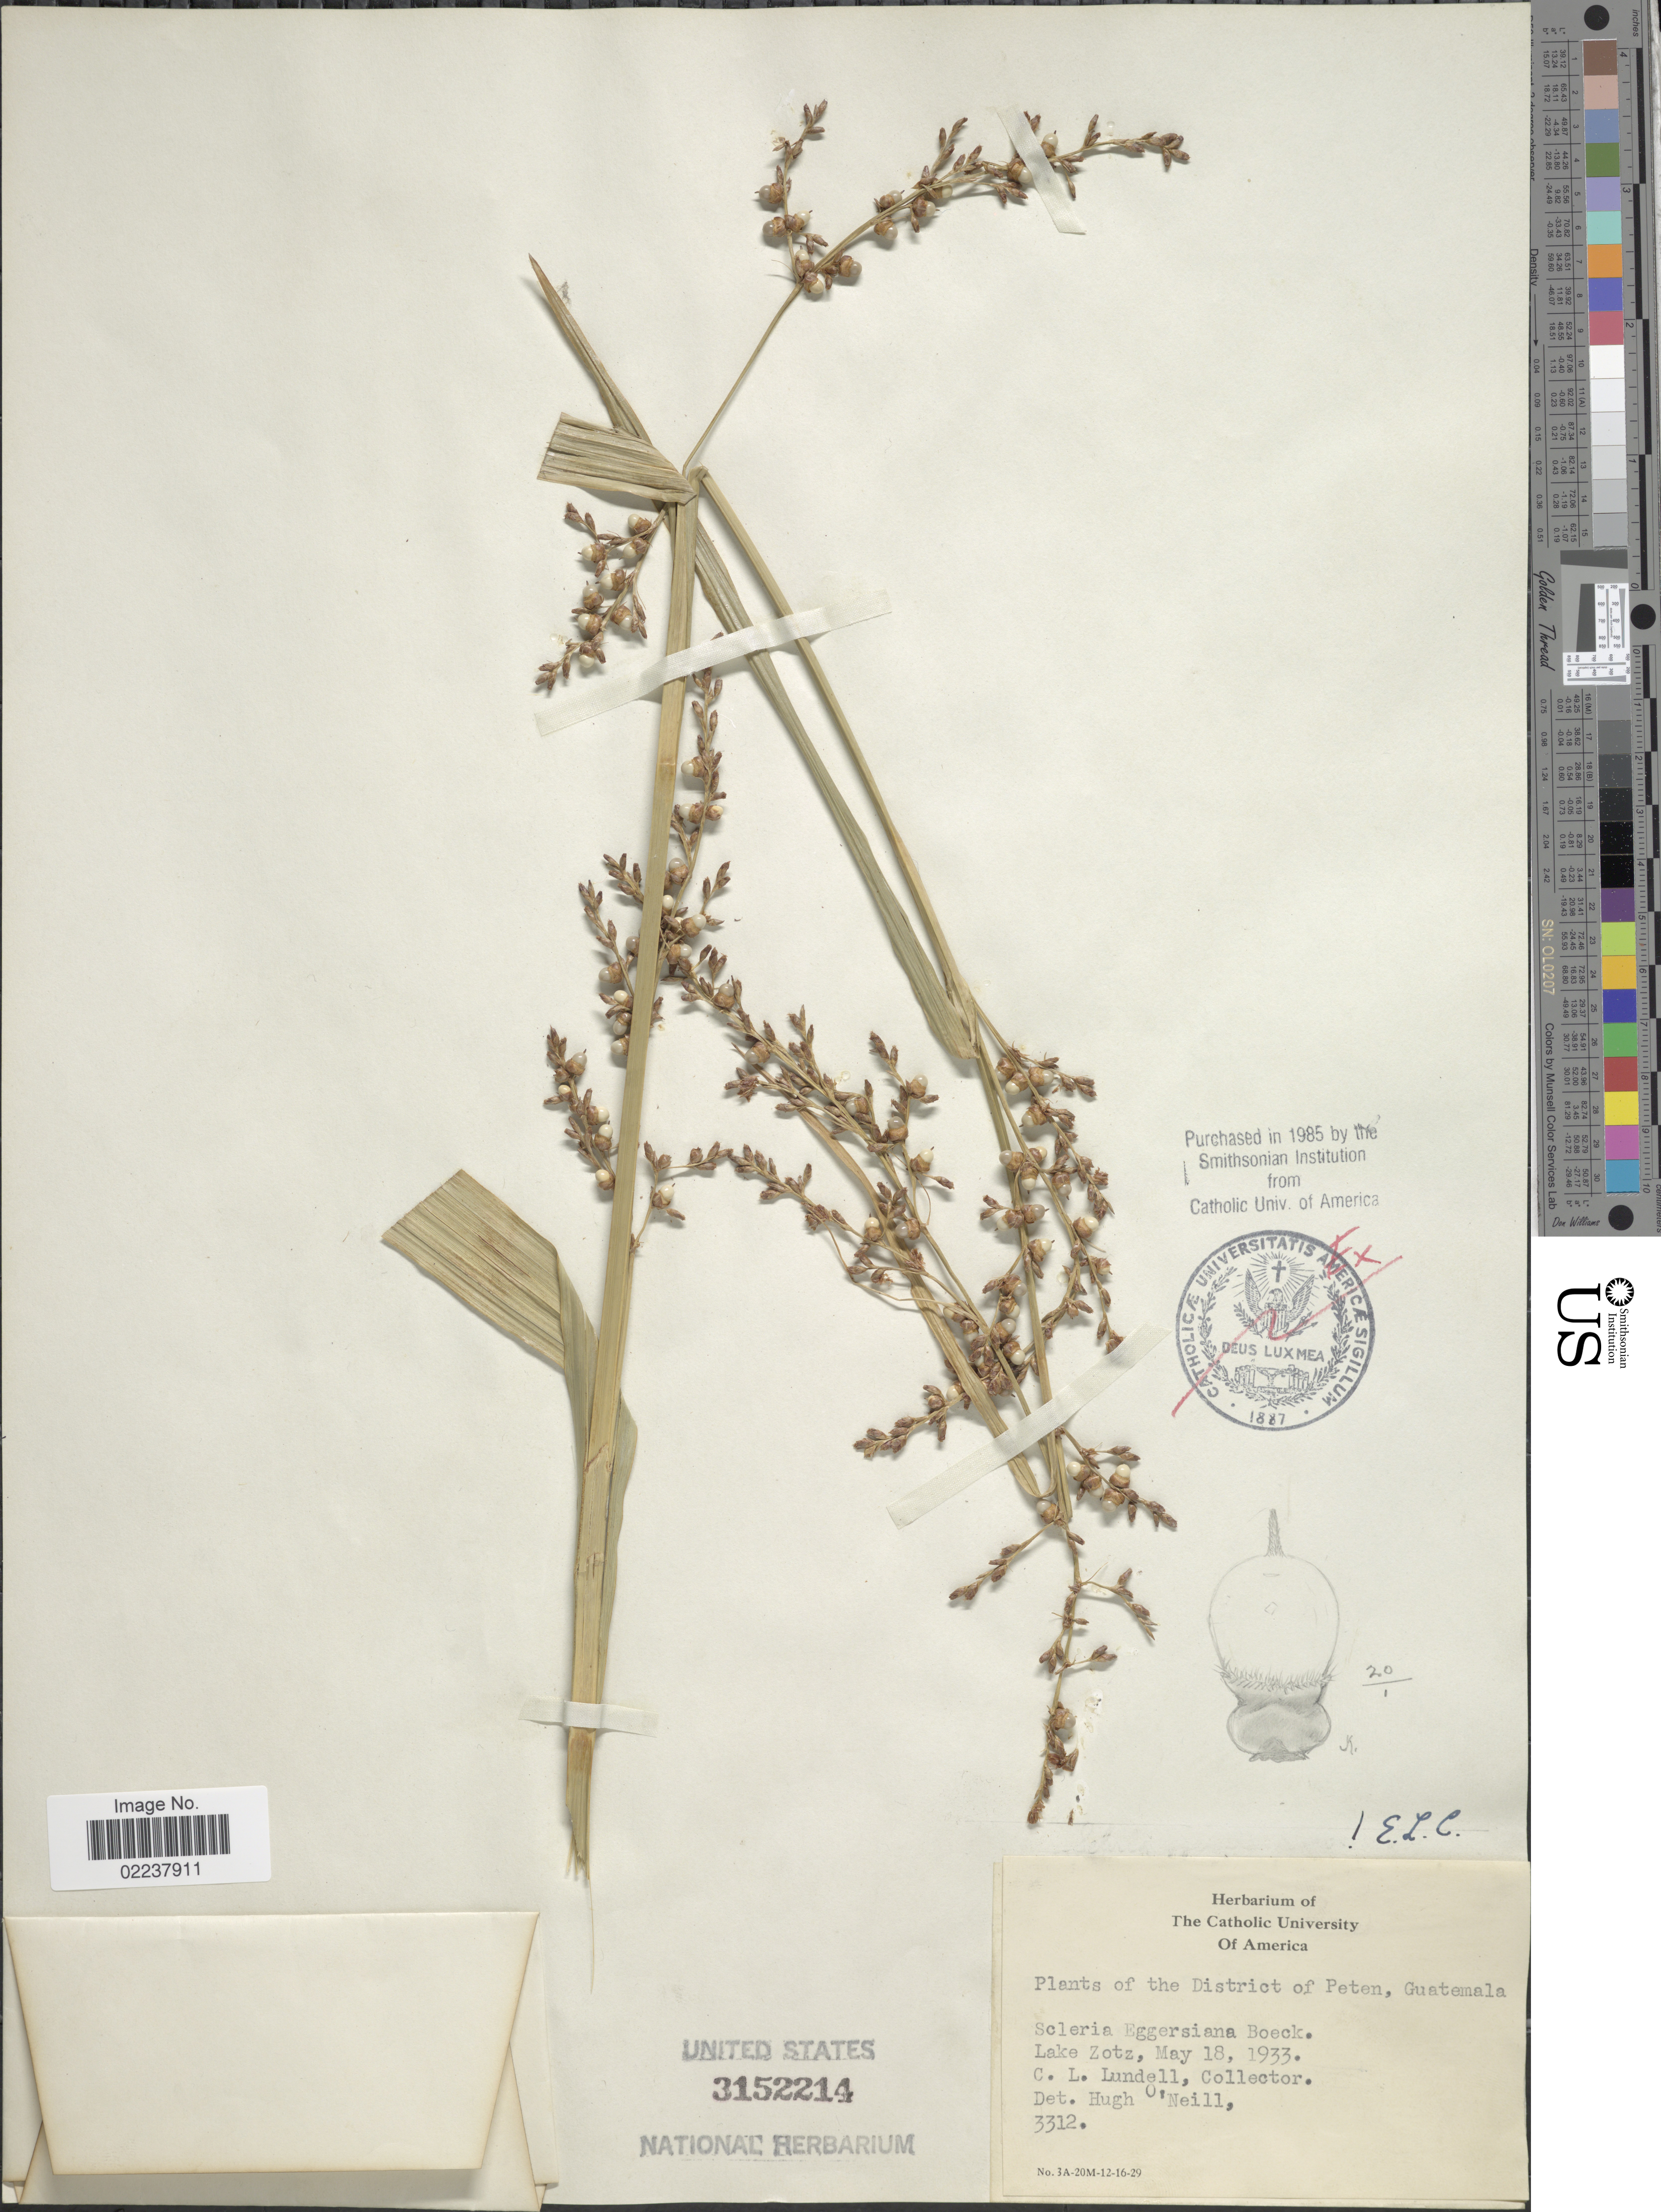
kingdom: Plantae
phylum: Tracheophyta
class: Liliopsida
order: Poales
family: Cyperaceae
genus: Scleria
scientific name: Scleria eggersiana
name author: Boeckeler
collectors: C. L. Lundell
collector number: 3312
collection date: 1933-05-18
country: Guatemala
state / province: El Petén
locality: District of Peten, Lake Zotz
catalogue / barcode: US 3152214